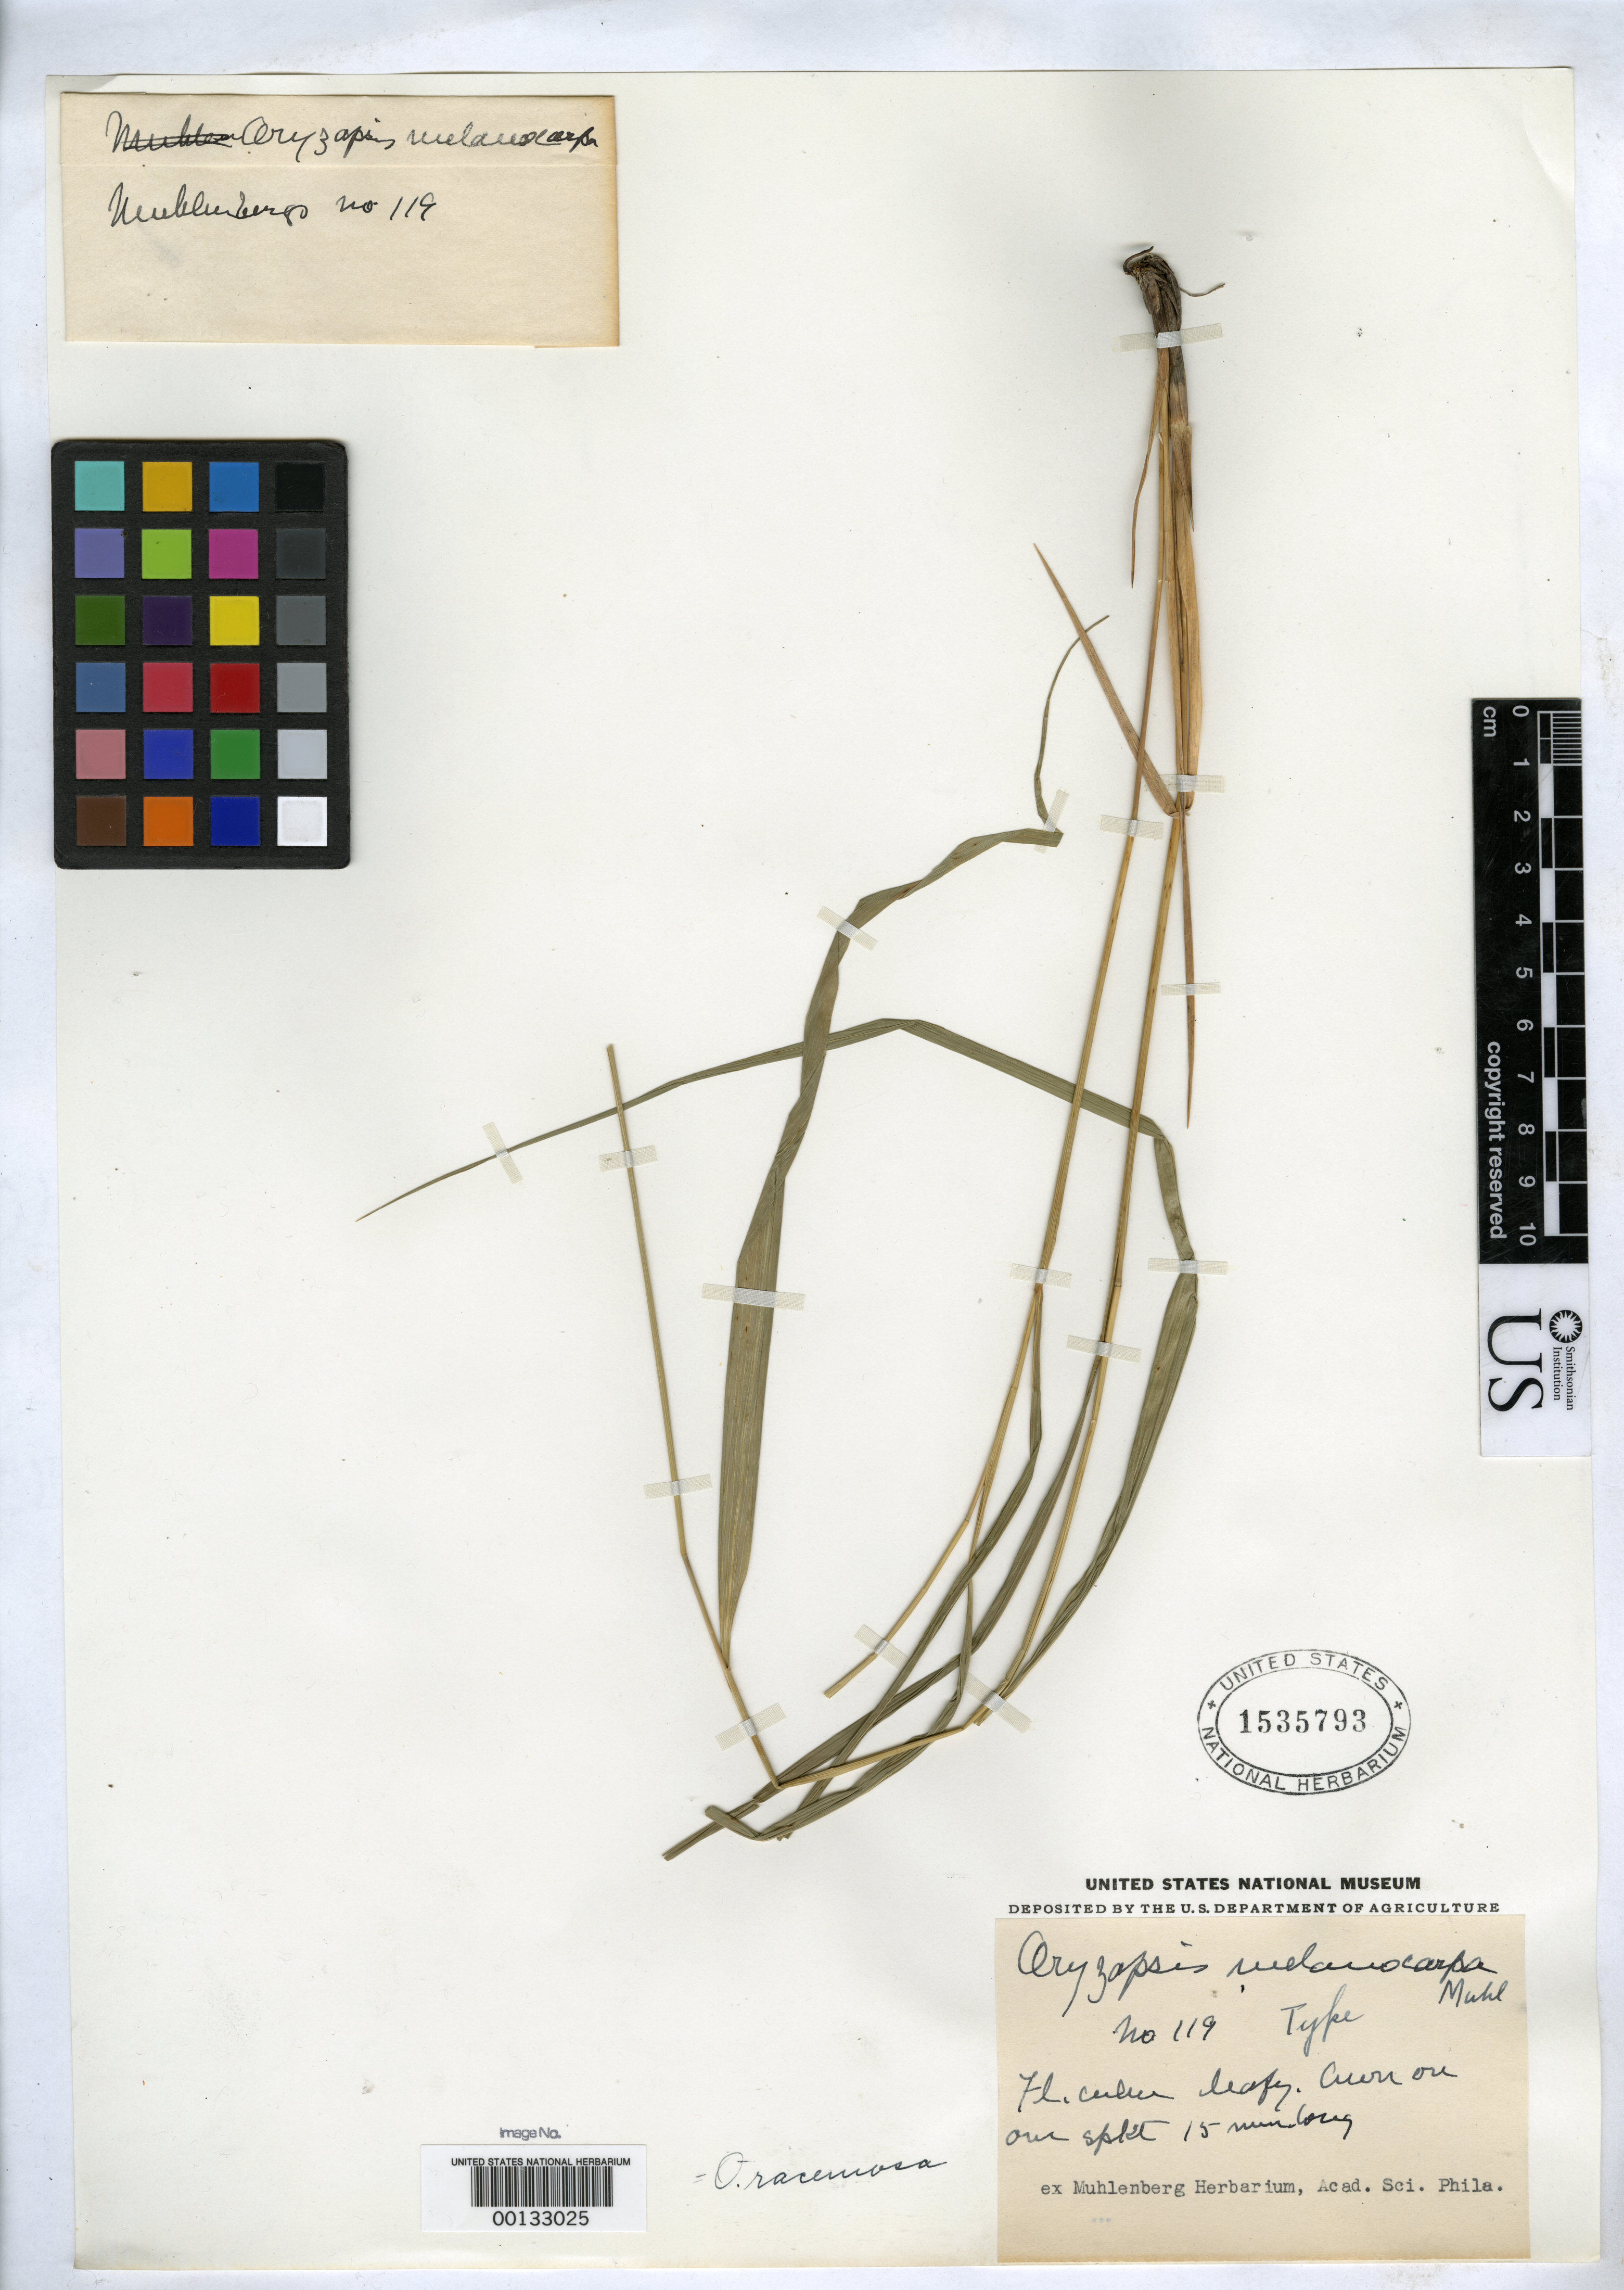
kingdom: Plantae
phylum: Tracheophyta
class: Liliopsida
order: Poales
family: Poaceae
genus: Oryzopsis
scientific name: Oryzopsis melanocarpa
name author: Muhl.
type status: Isotype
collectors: G. H. Muhlenberg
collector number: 119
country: United States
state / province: Pennsylvania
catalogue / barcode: US 1535793